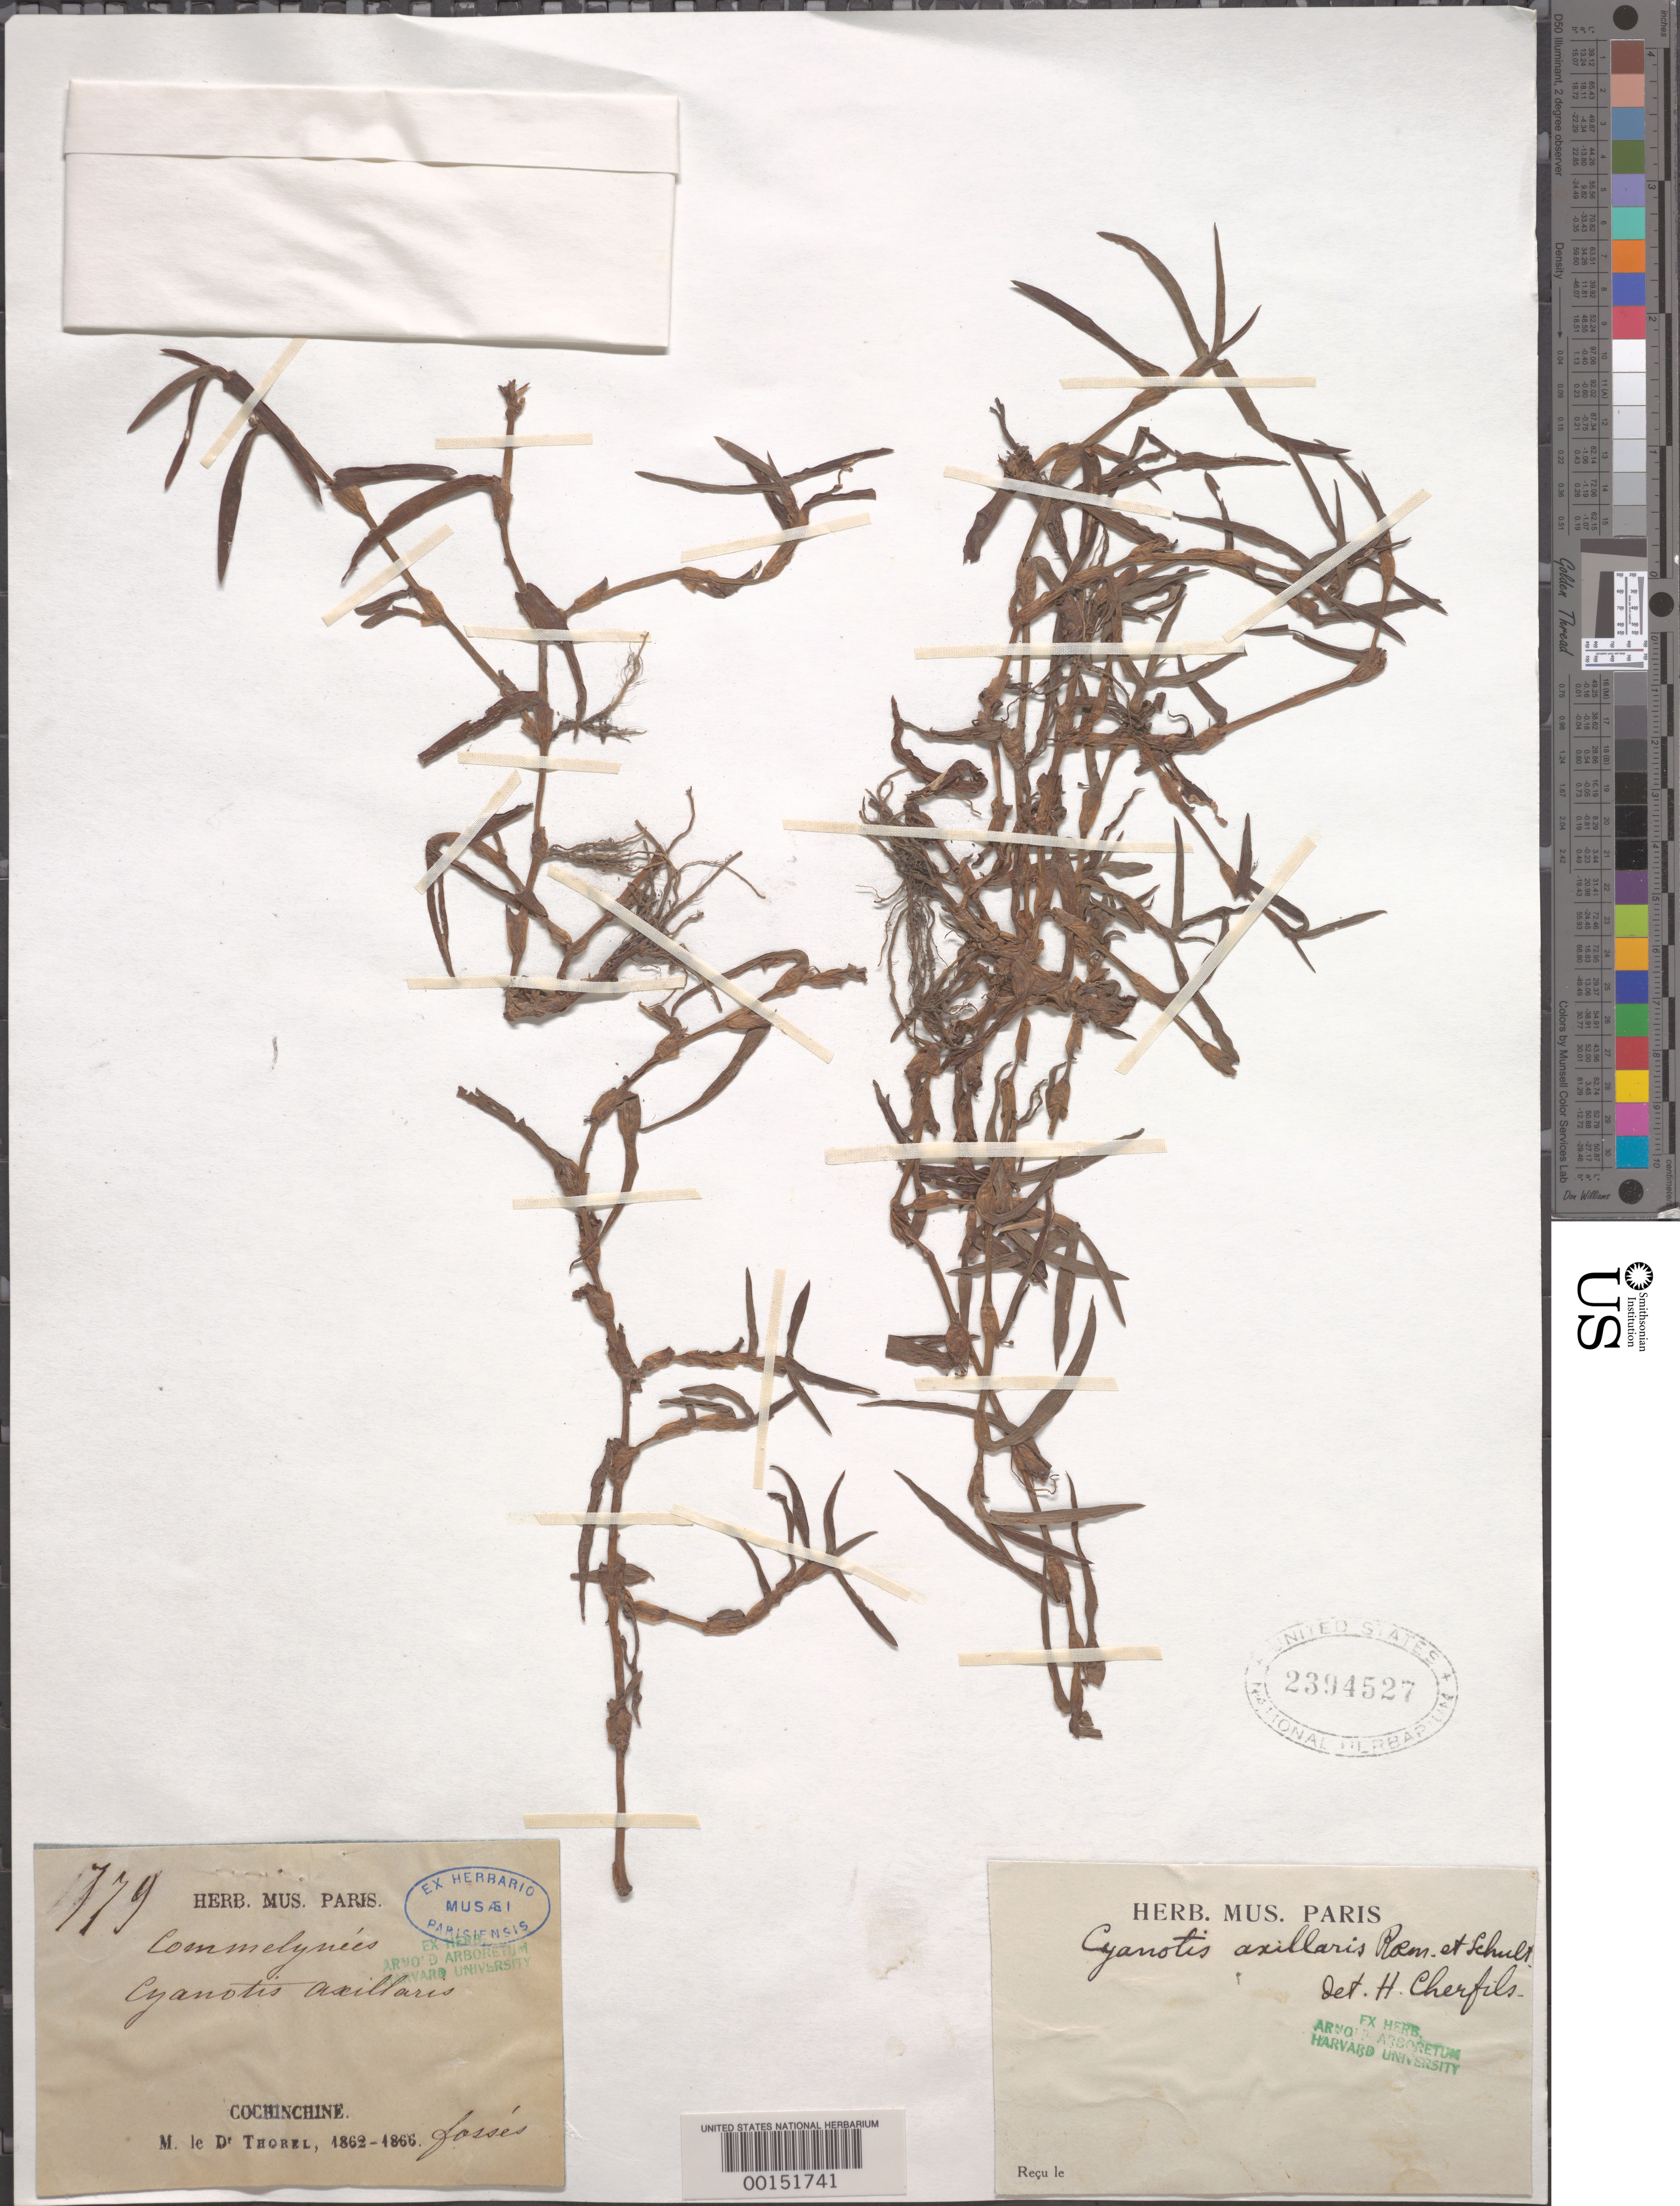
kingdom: Plantae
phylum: Tracheophyta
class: Liliopsida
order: Commelinales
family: Commelinaceae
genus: Cyanotis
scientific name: Cyanotis axillaris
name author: (L.) D. Don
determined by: Cherfils, H.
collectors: C. Thorel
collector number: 779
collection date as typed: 1862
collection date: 1862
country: Vietnam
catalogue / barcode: US 2394527